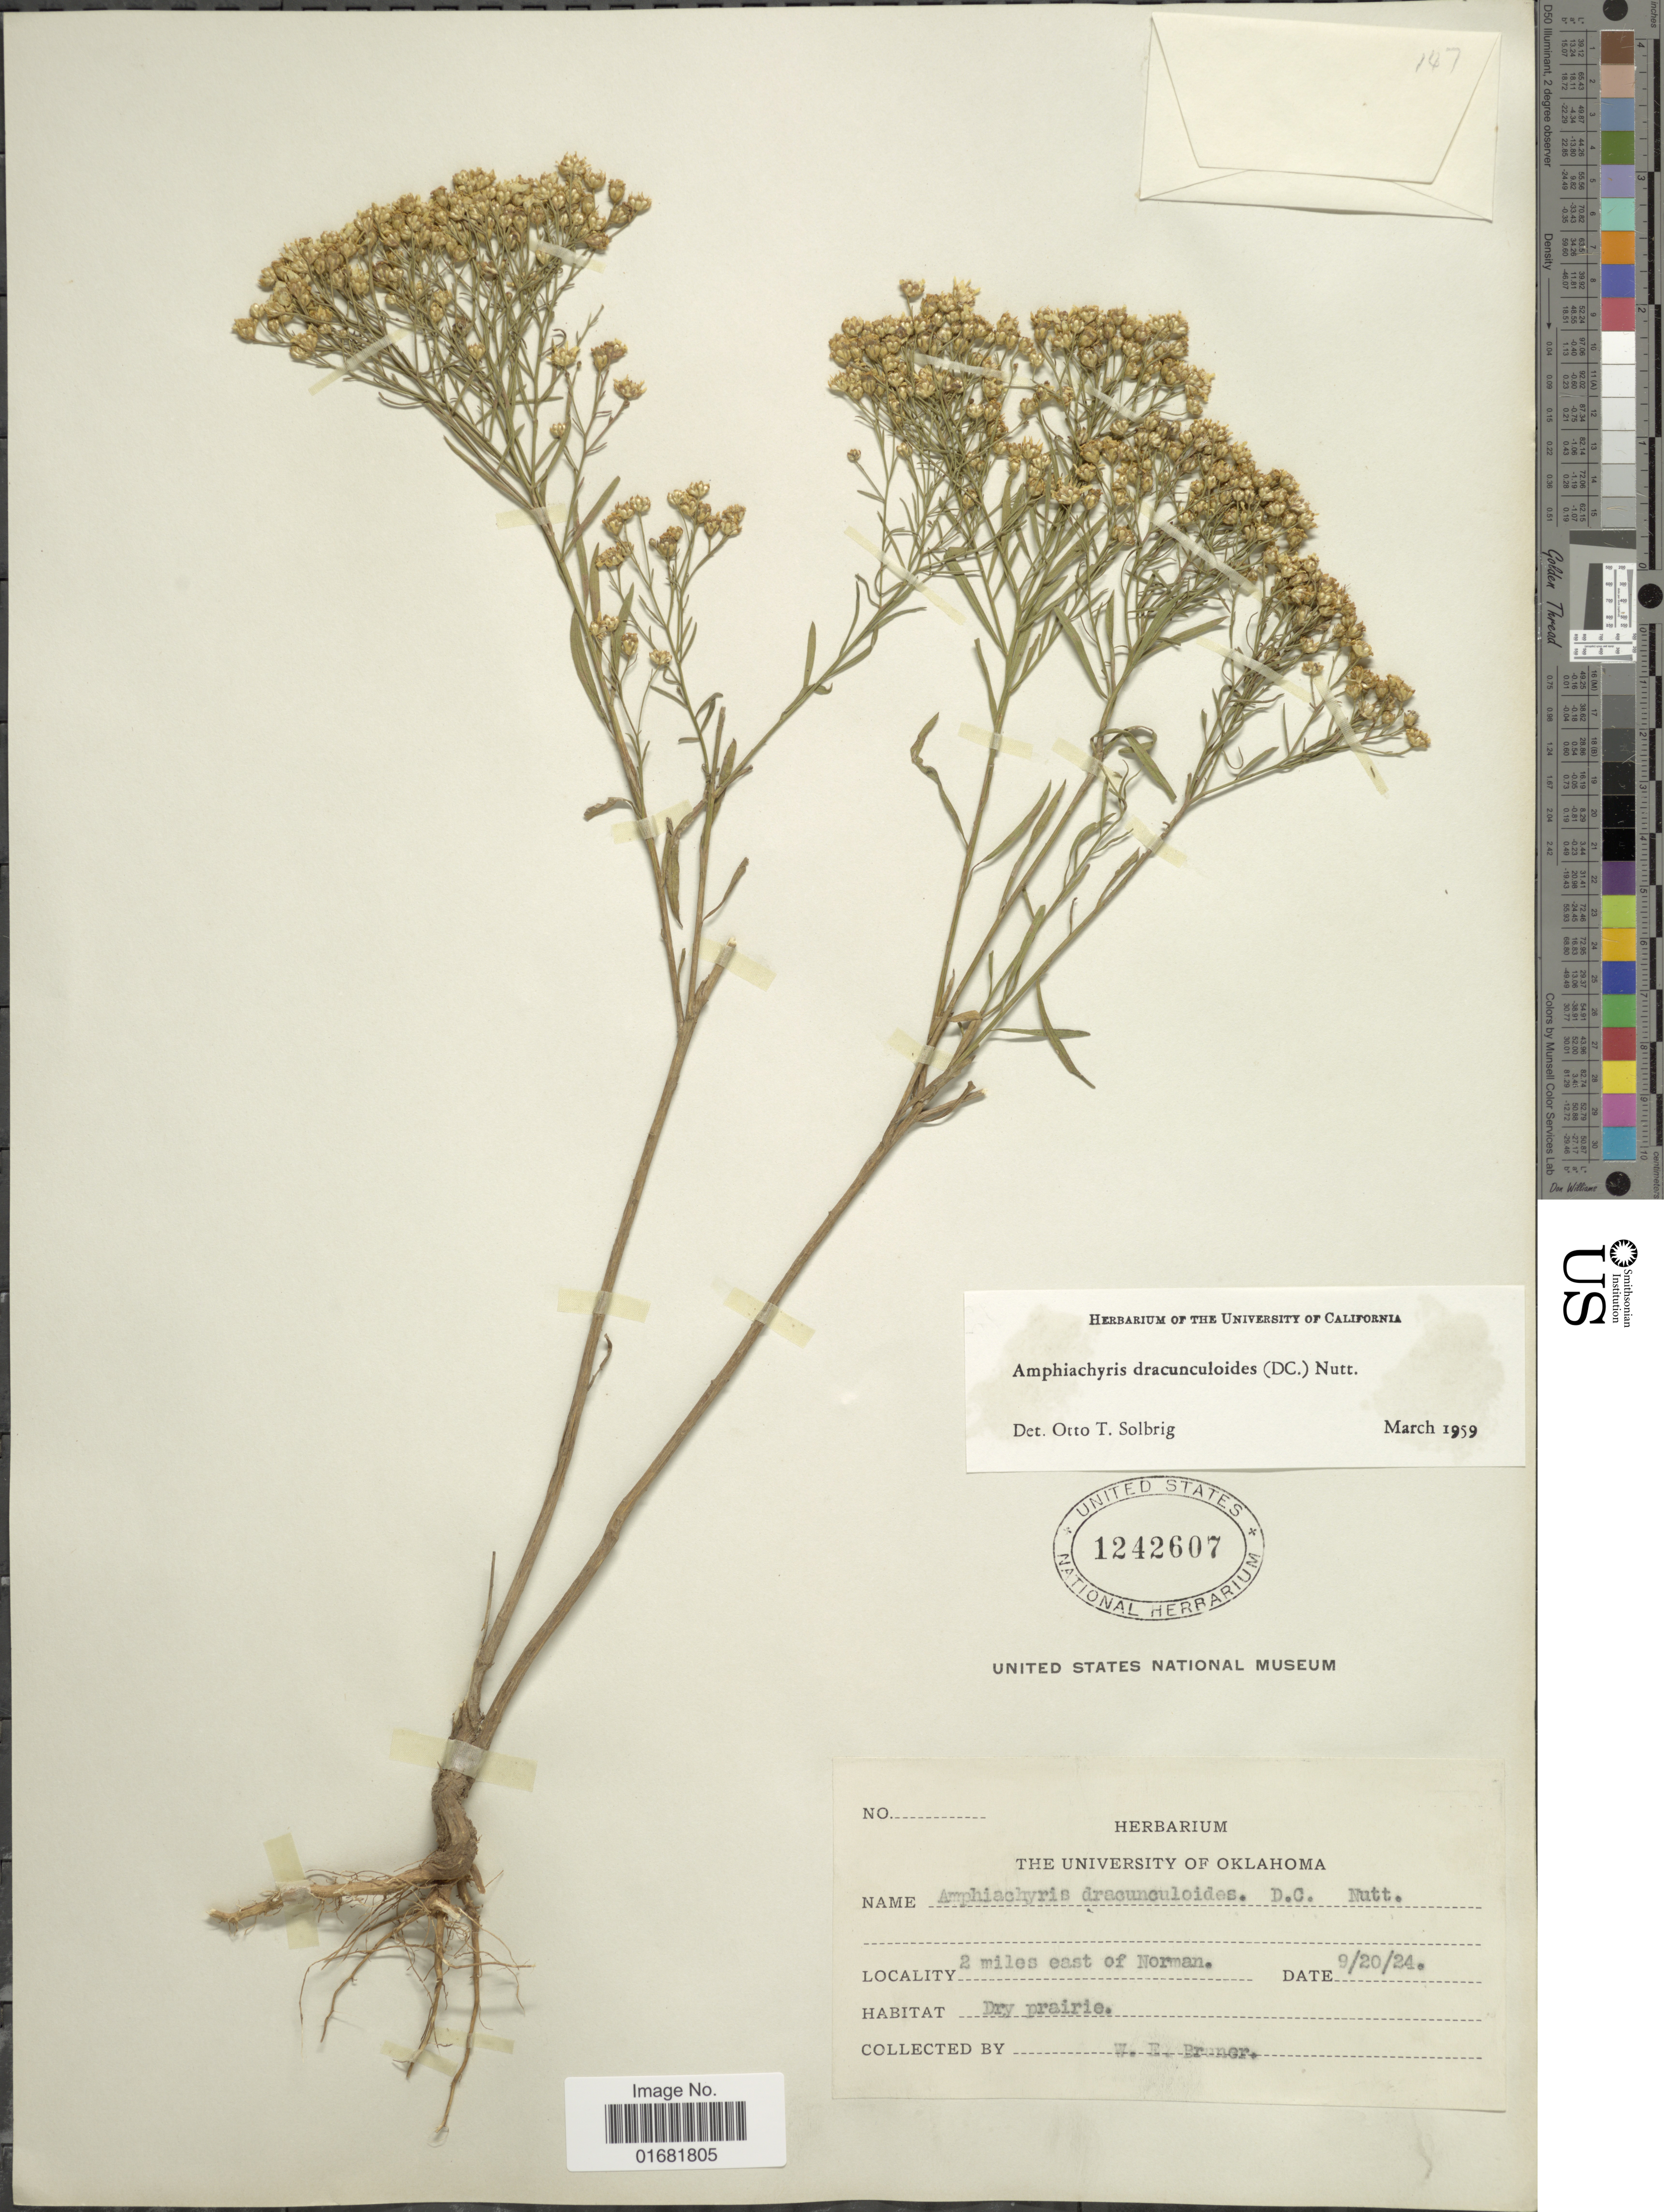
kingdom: Plantae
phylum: Tracheophyta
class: Magnoliopsida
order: Asterales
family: Asteraceae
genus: Amphiachyris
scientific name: Amphiachyris dracunculoides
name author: (DC.) Nutt.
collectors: W. Bruner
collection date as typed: Transcribed d/m/y: 20/9/24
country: United States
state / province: Oklahoma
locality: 2 miles east of Norman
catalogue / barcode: US 1242607